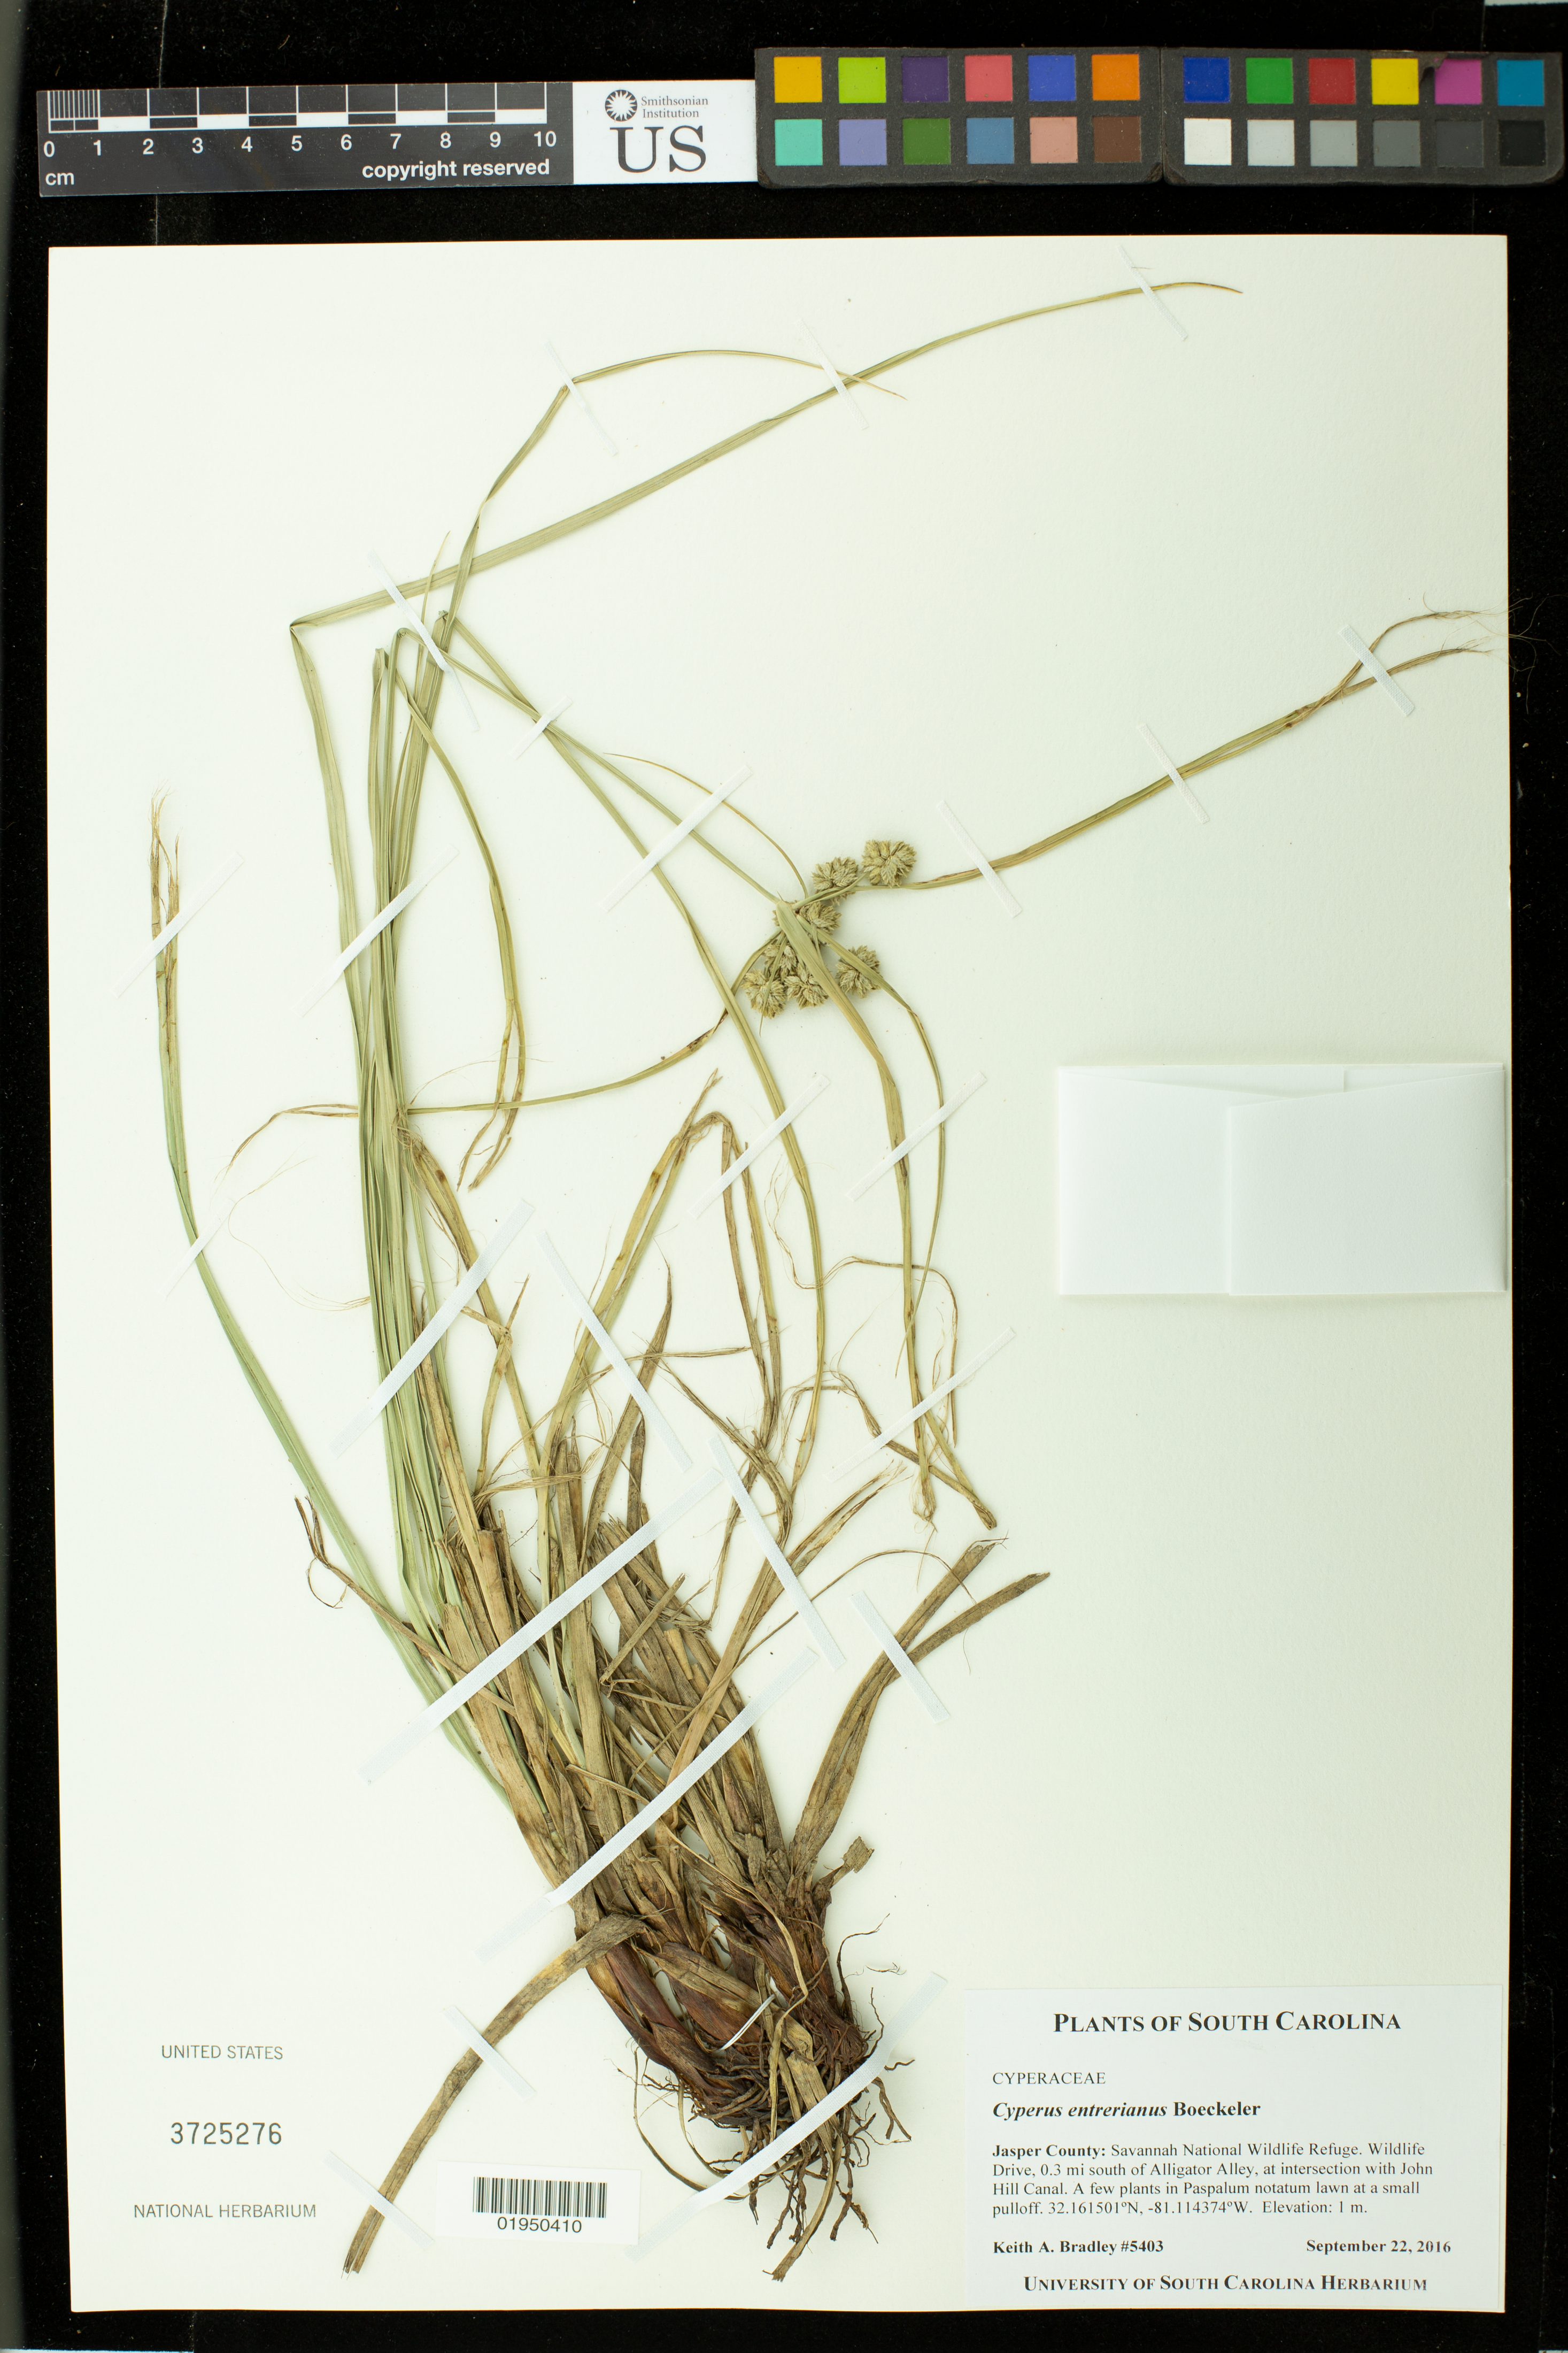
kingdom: Plantae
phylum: Tracheophyta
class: Liliopsida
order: Poales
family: Cyperaceae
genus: Cyperus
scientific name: Cyperus entrerianus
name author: Boeckeler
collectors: K. Bradley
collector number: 5403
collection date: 2016-09-22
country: United States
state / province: South Carolina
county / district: Jasper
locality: Savannah National Wildlife Refuge. Wildlife Drive, 0.3 mi south of Alligator Alley, at intersection with john Hill Canal. Afew plants in Paspalum notatum lawn at a small pulloff.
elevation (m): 1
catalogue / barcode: US 3725276